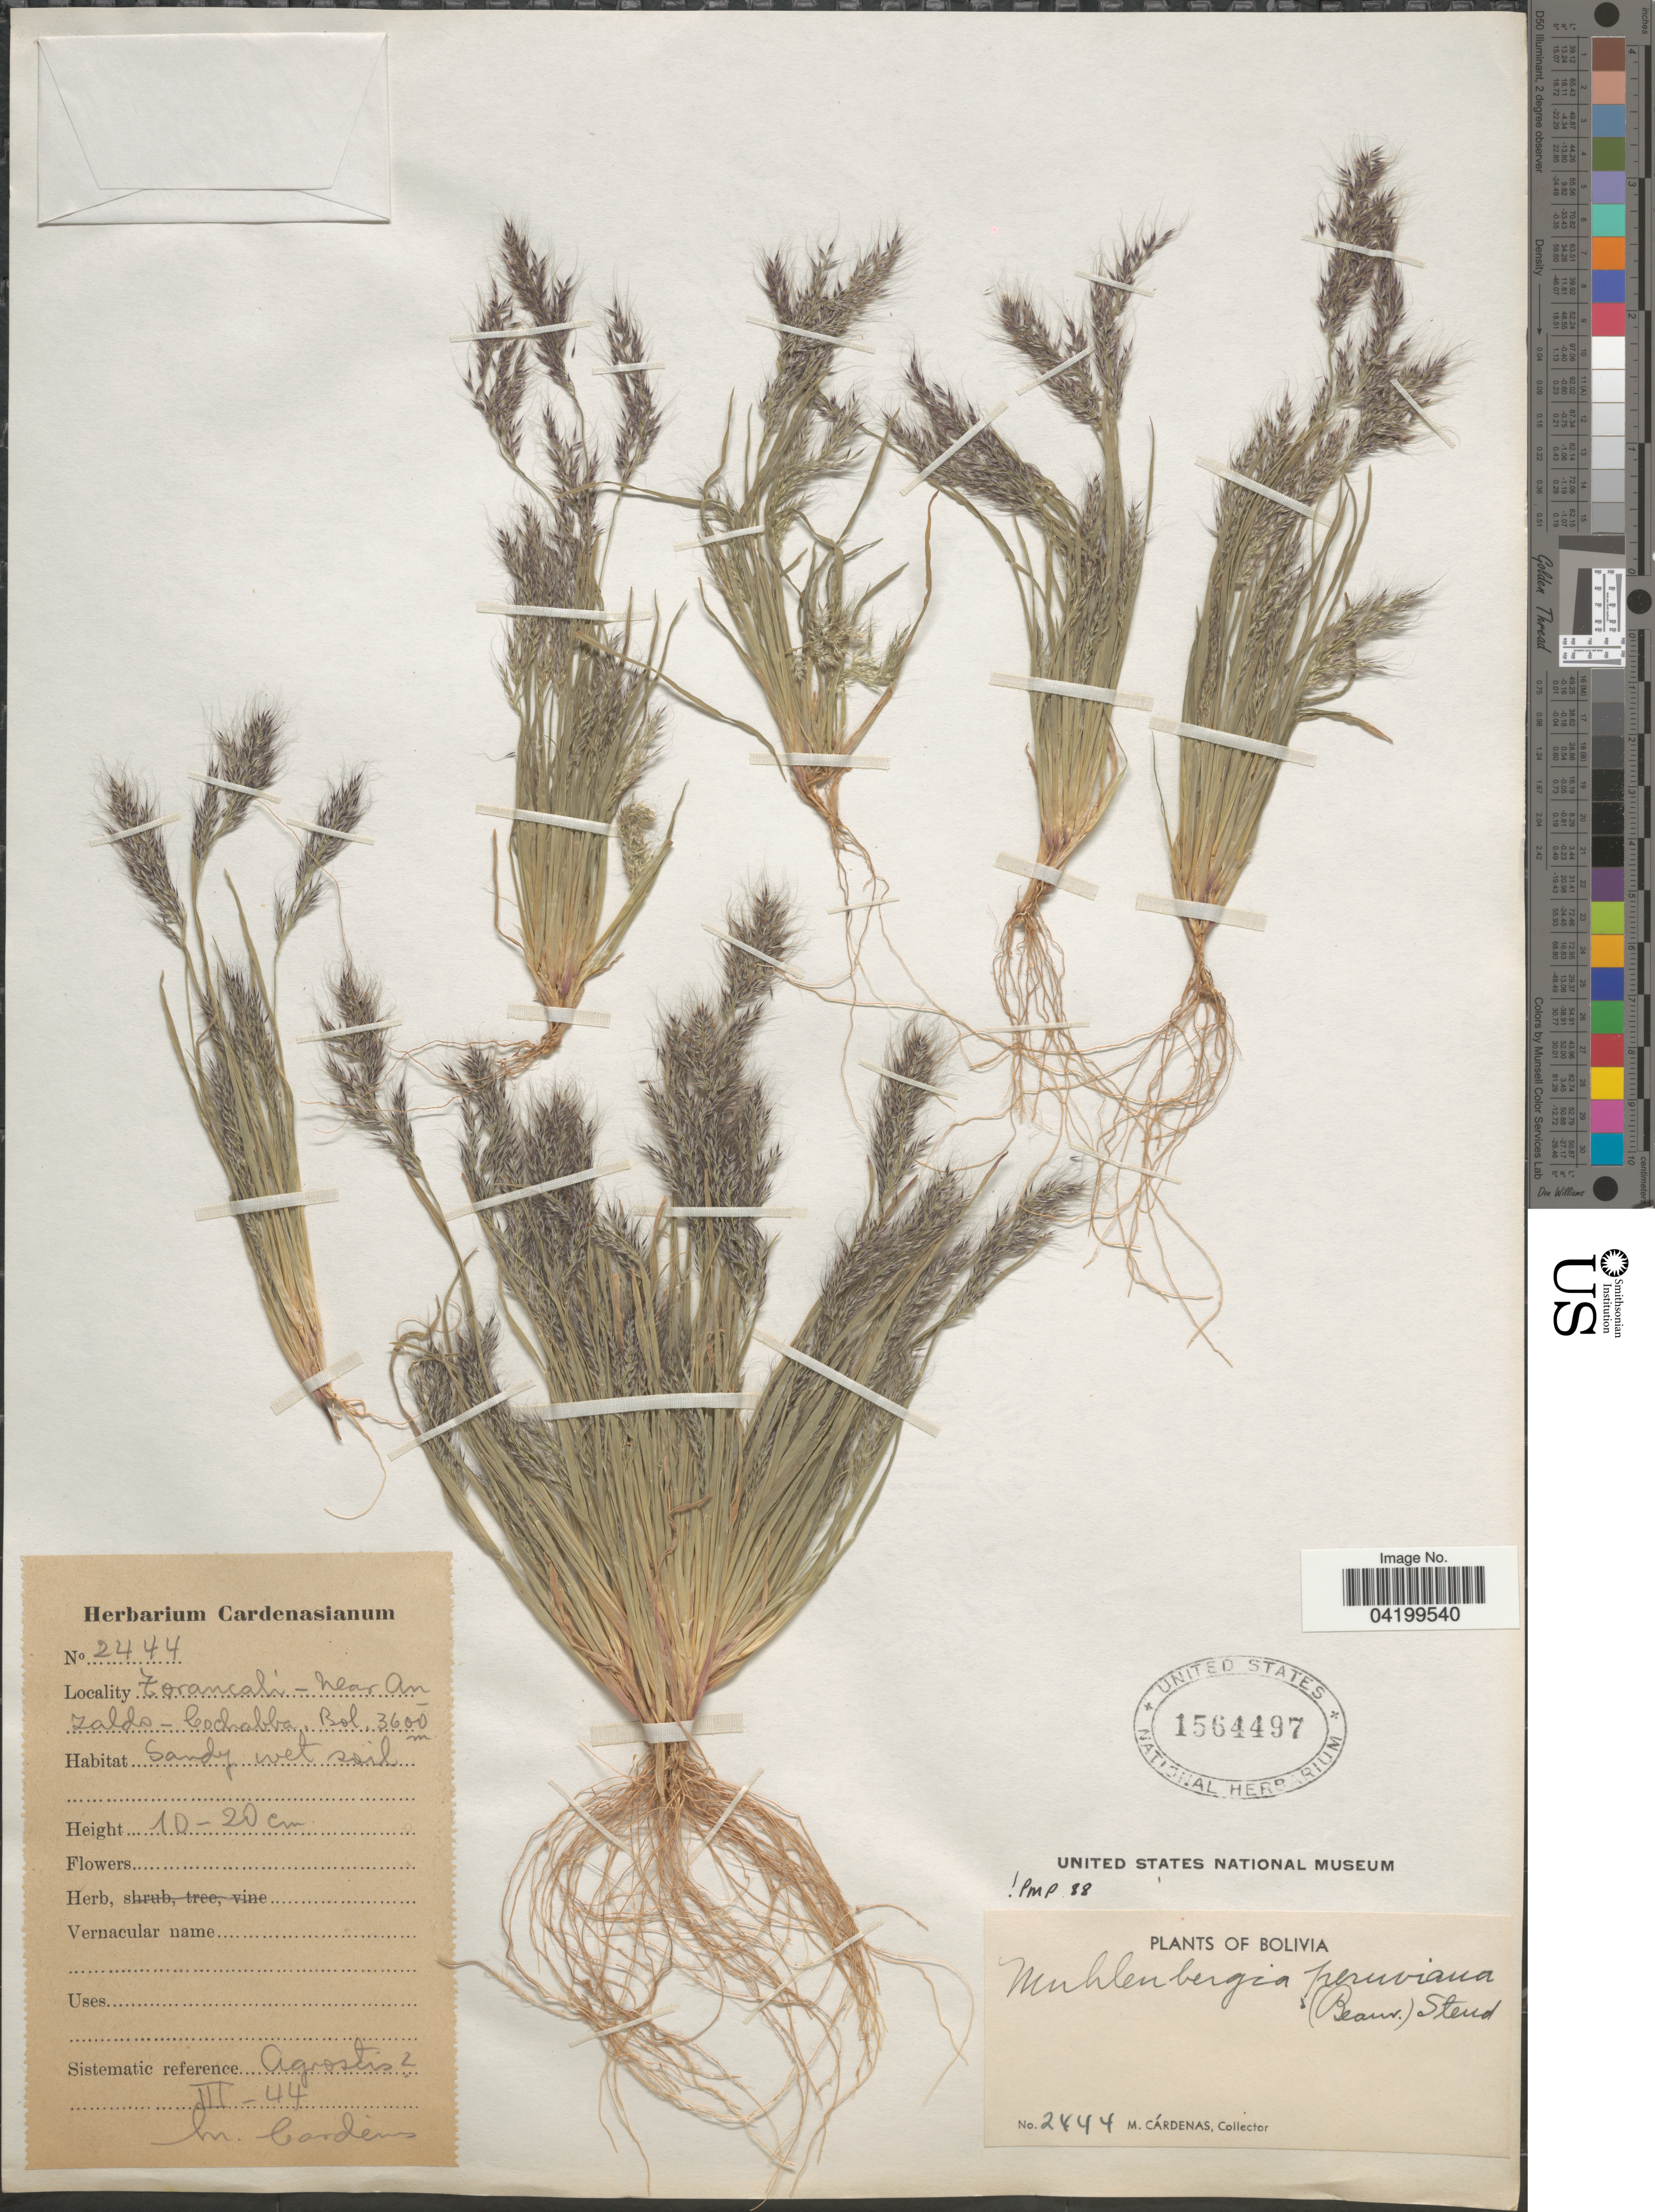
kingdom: Plantae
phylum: Tracheophyta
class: Liliopsida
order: Poales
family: Poaceae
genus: Muhlenbergia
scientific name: Muhlenbergia peruviana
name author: (P. Beauv.) Steud.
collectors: M. Cárdenas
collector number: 2444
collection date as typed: Transcribed d/m/y: /3/44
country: Bolivia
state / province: Cochabamba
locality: Torancali - near Anzaldo.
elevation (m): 3600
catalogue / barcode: US 1564497